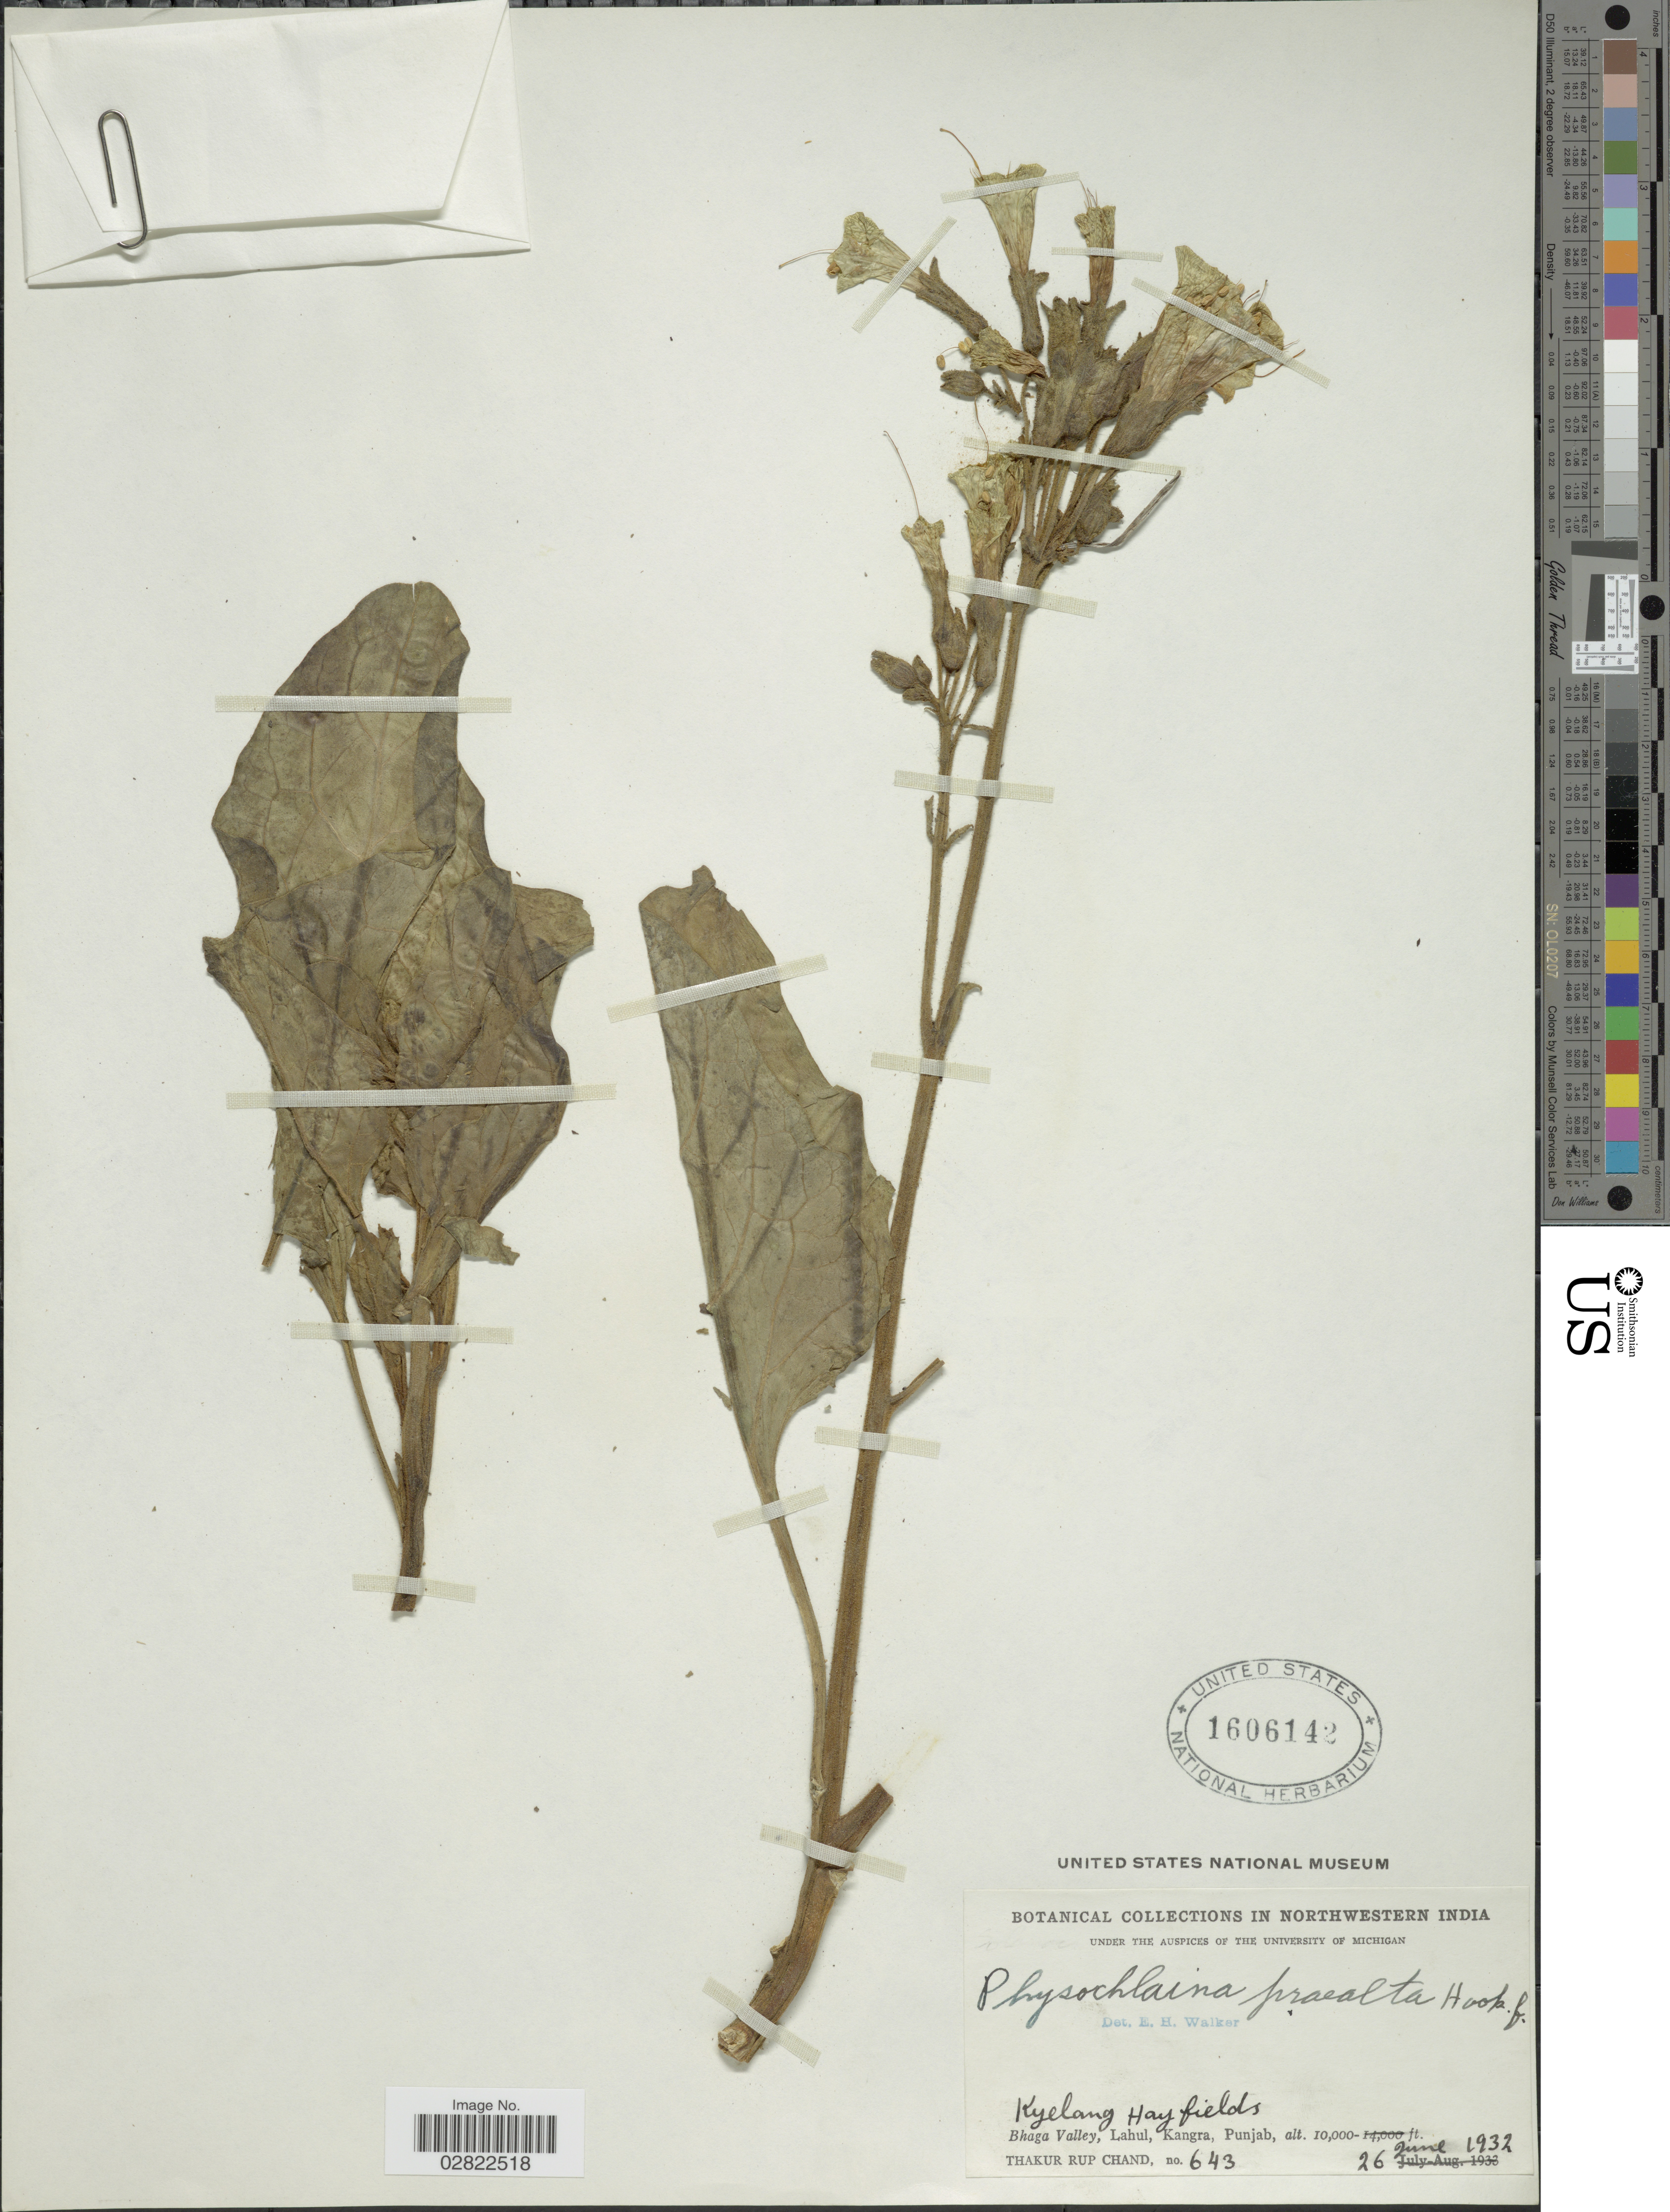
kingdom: Plantae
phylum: Tracheophyta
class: Magnoliopsida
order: Solanales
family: Solanaceae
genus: Physochlaina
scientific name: Physochlaina praealta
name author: (Decne.) Miers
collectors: T. R. Chand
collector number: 643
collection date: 1932-06-26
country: India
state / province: Himachal Pradesh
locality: Northwestern India, Kyelang Hay fields, Bhaga Valley, Lahul, Kangra, Punjab.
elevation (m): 3048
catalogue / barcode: US 1606142